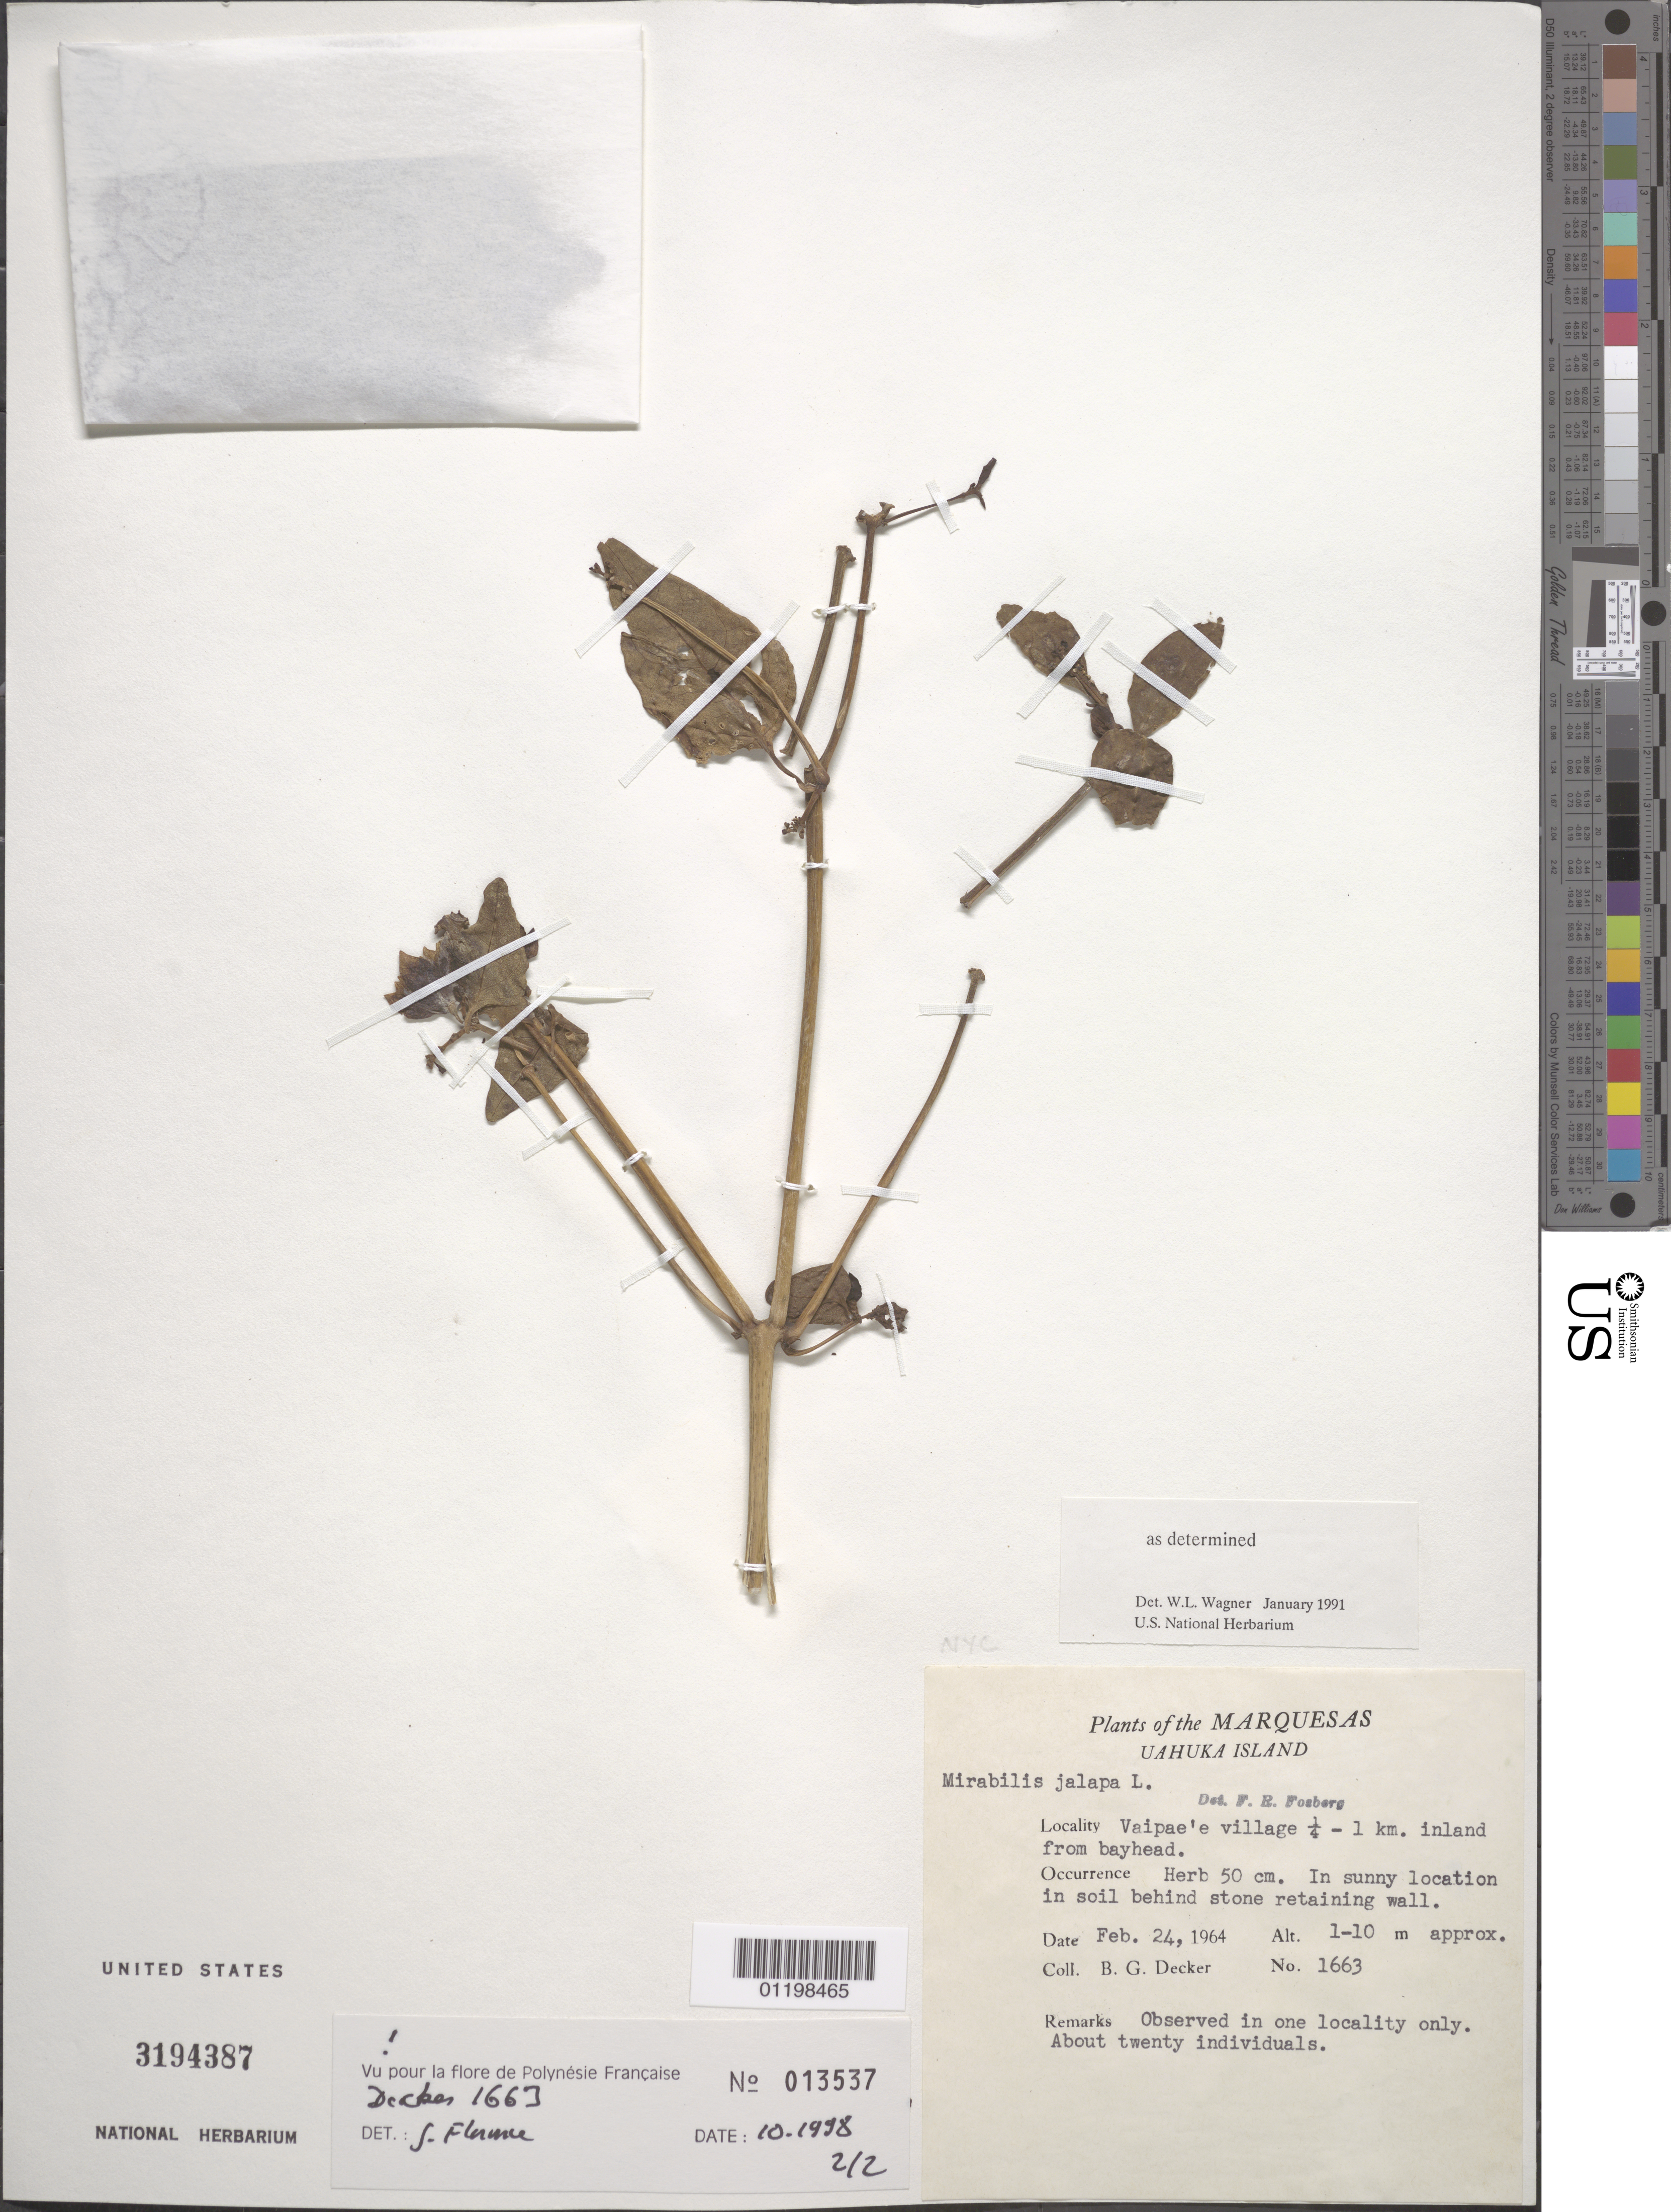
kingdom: Plantae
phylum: Tracheophyta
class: Magnoliopsida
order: Caryophyllales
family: Nyctaginaceae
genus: Mirabilis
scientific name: Mirabilis jalapa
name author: L.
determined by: Wagner, W. L., (BOT), Smithsonian Institution - National Museum of Natural History (UNITED STATES)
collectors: B. G. Decker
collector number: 1663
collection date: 1964-02-24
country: French Polynesia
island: Ua Huka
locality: Vaipae'e village, 0.25-1 km inland from bayhead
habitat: In sunny location in soil behind stone retaining wall. Observed in one locality only, about 20 individuals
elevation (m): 1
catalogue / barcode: US 3194387